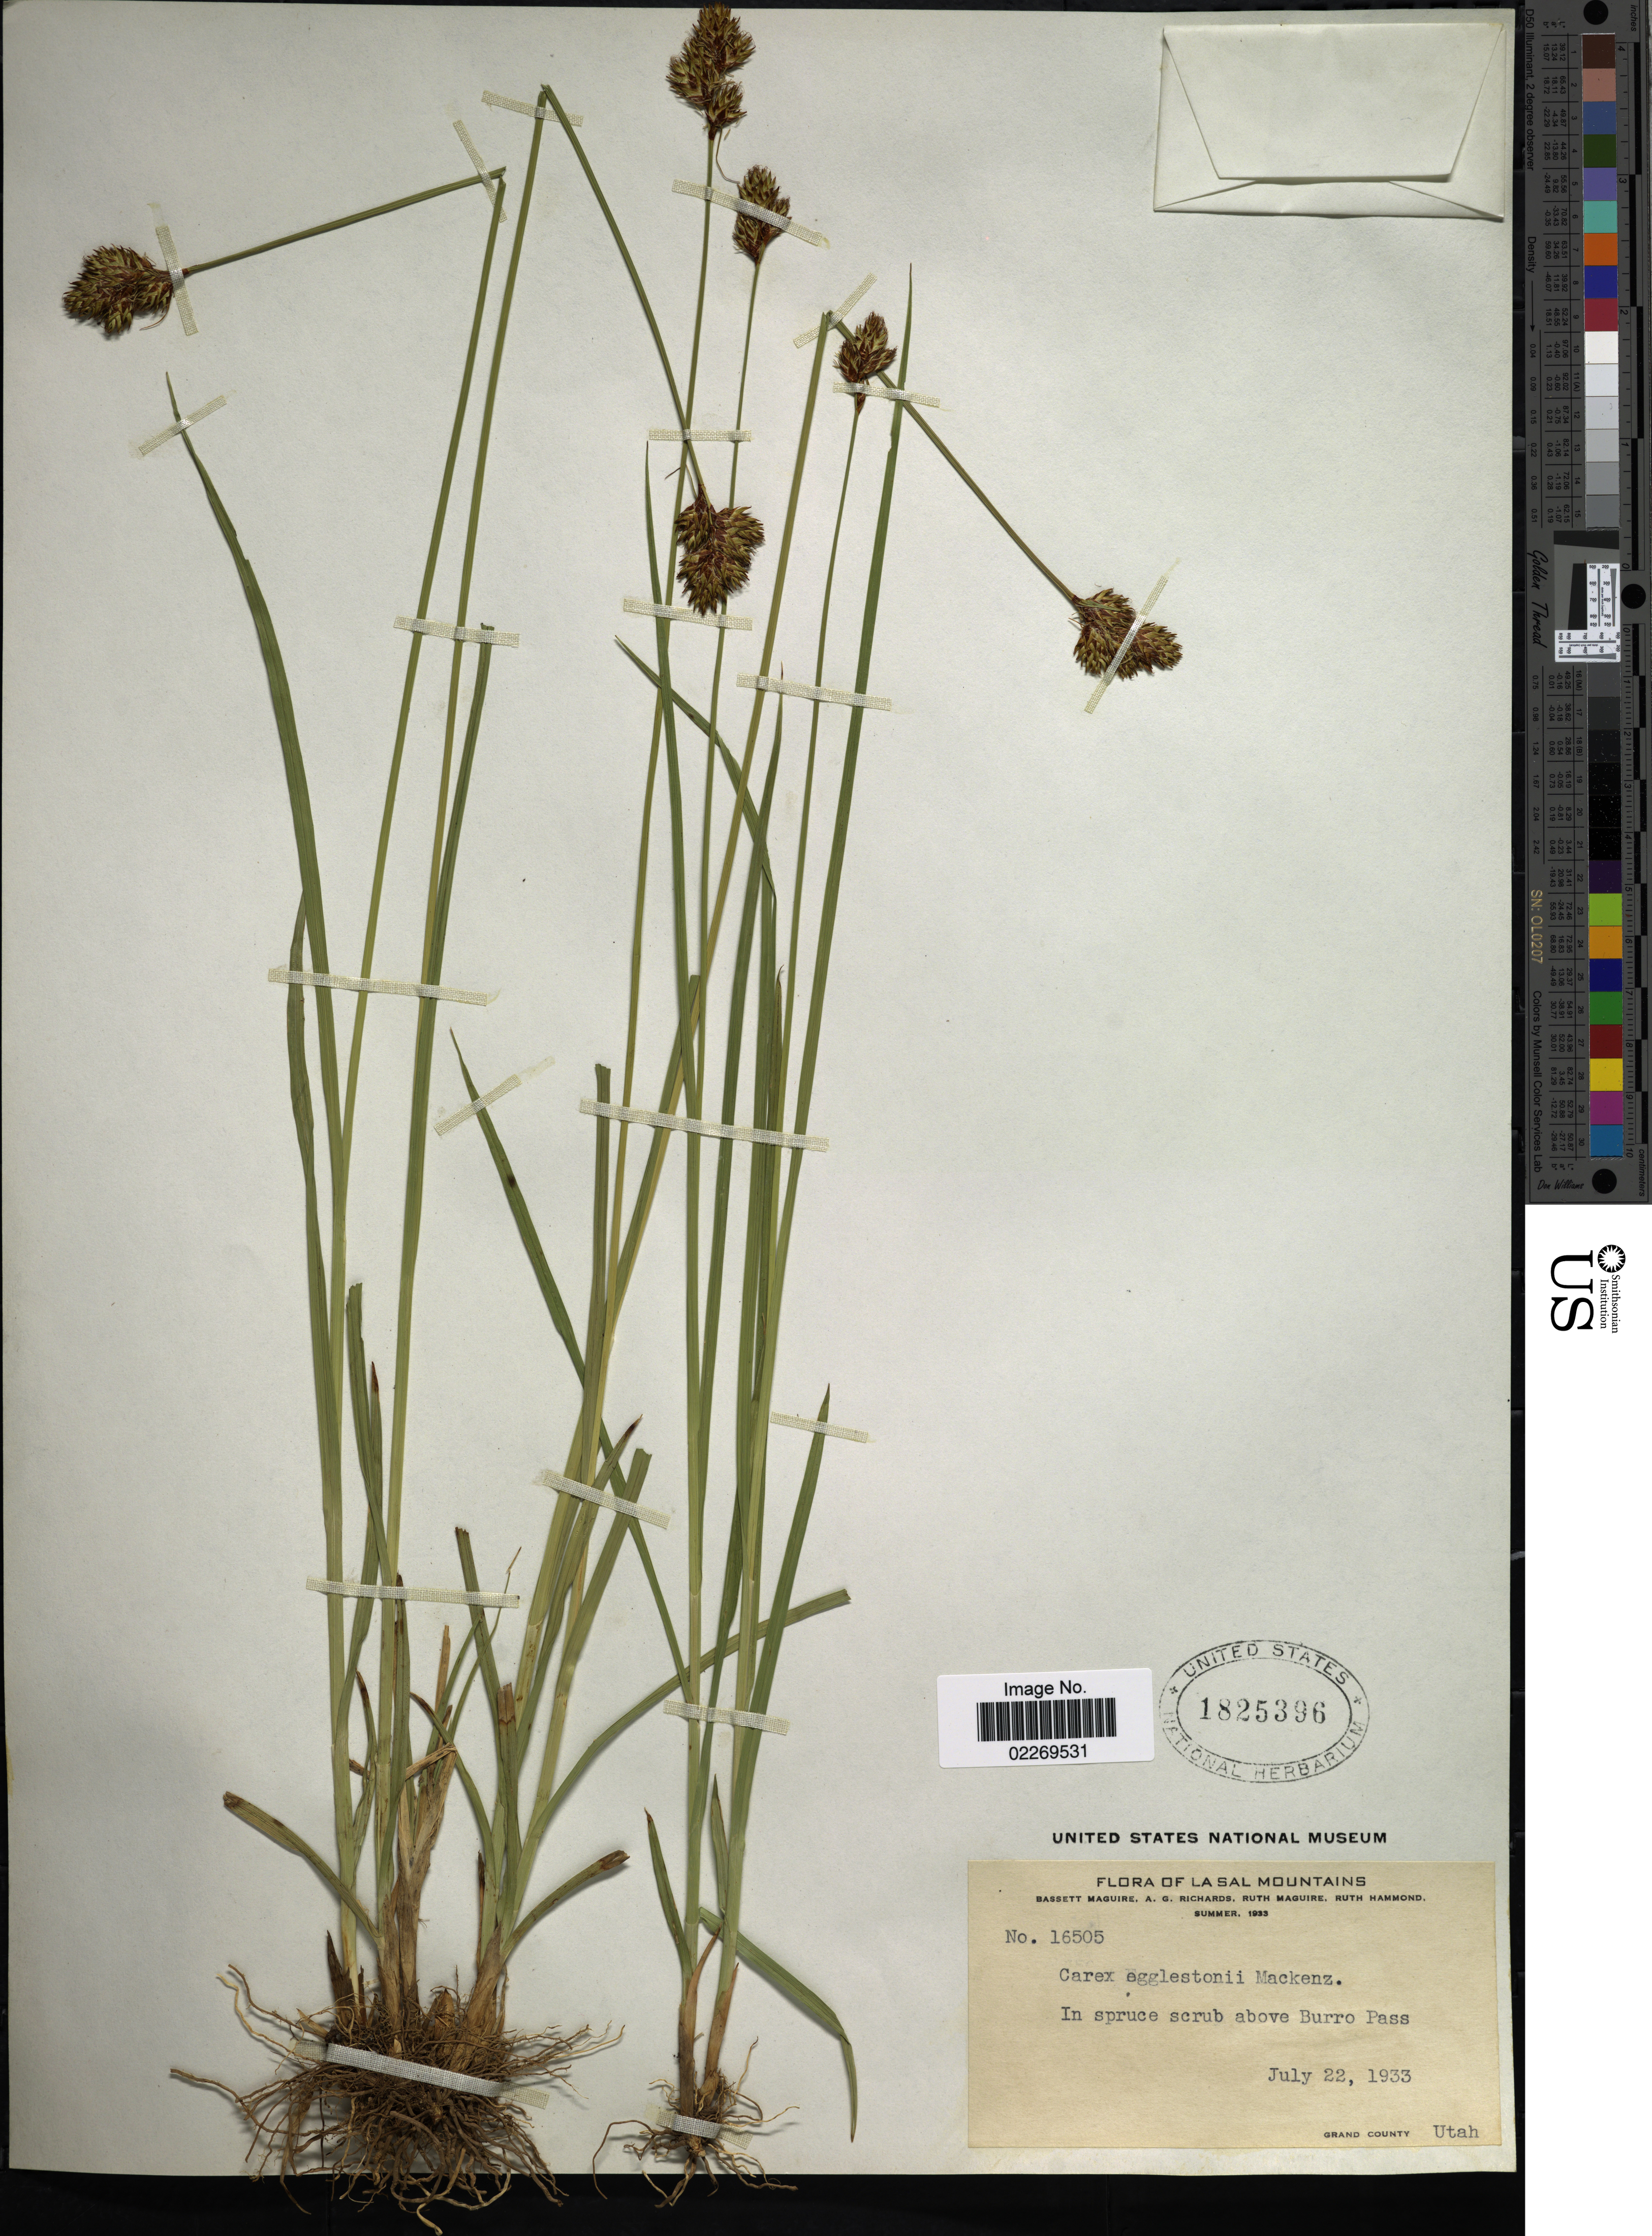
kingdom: Plantae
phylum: Tracheophyta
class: Liliopsida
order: Poales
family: Cyperaceae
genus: Carex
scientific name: Carex egglestonii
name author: Mack.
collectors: B. Maguire, A. Richards, R. R. Maguire & R. Hammond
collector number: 16505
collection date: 1933-07-22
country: United States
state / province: Utah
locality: La Sal Mountains, Above Burro Pass. Grand County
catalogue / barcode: US 1825396